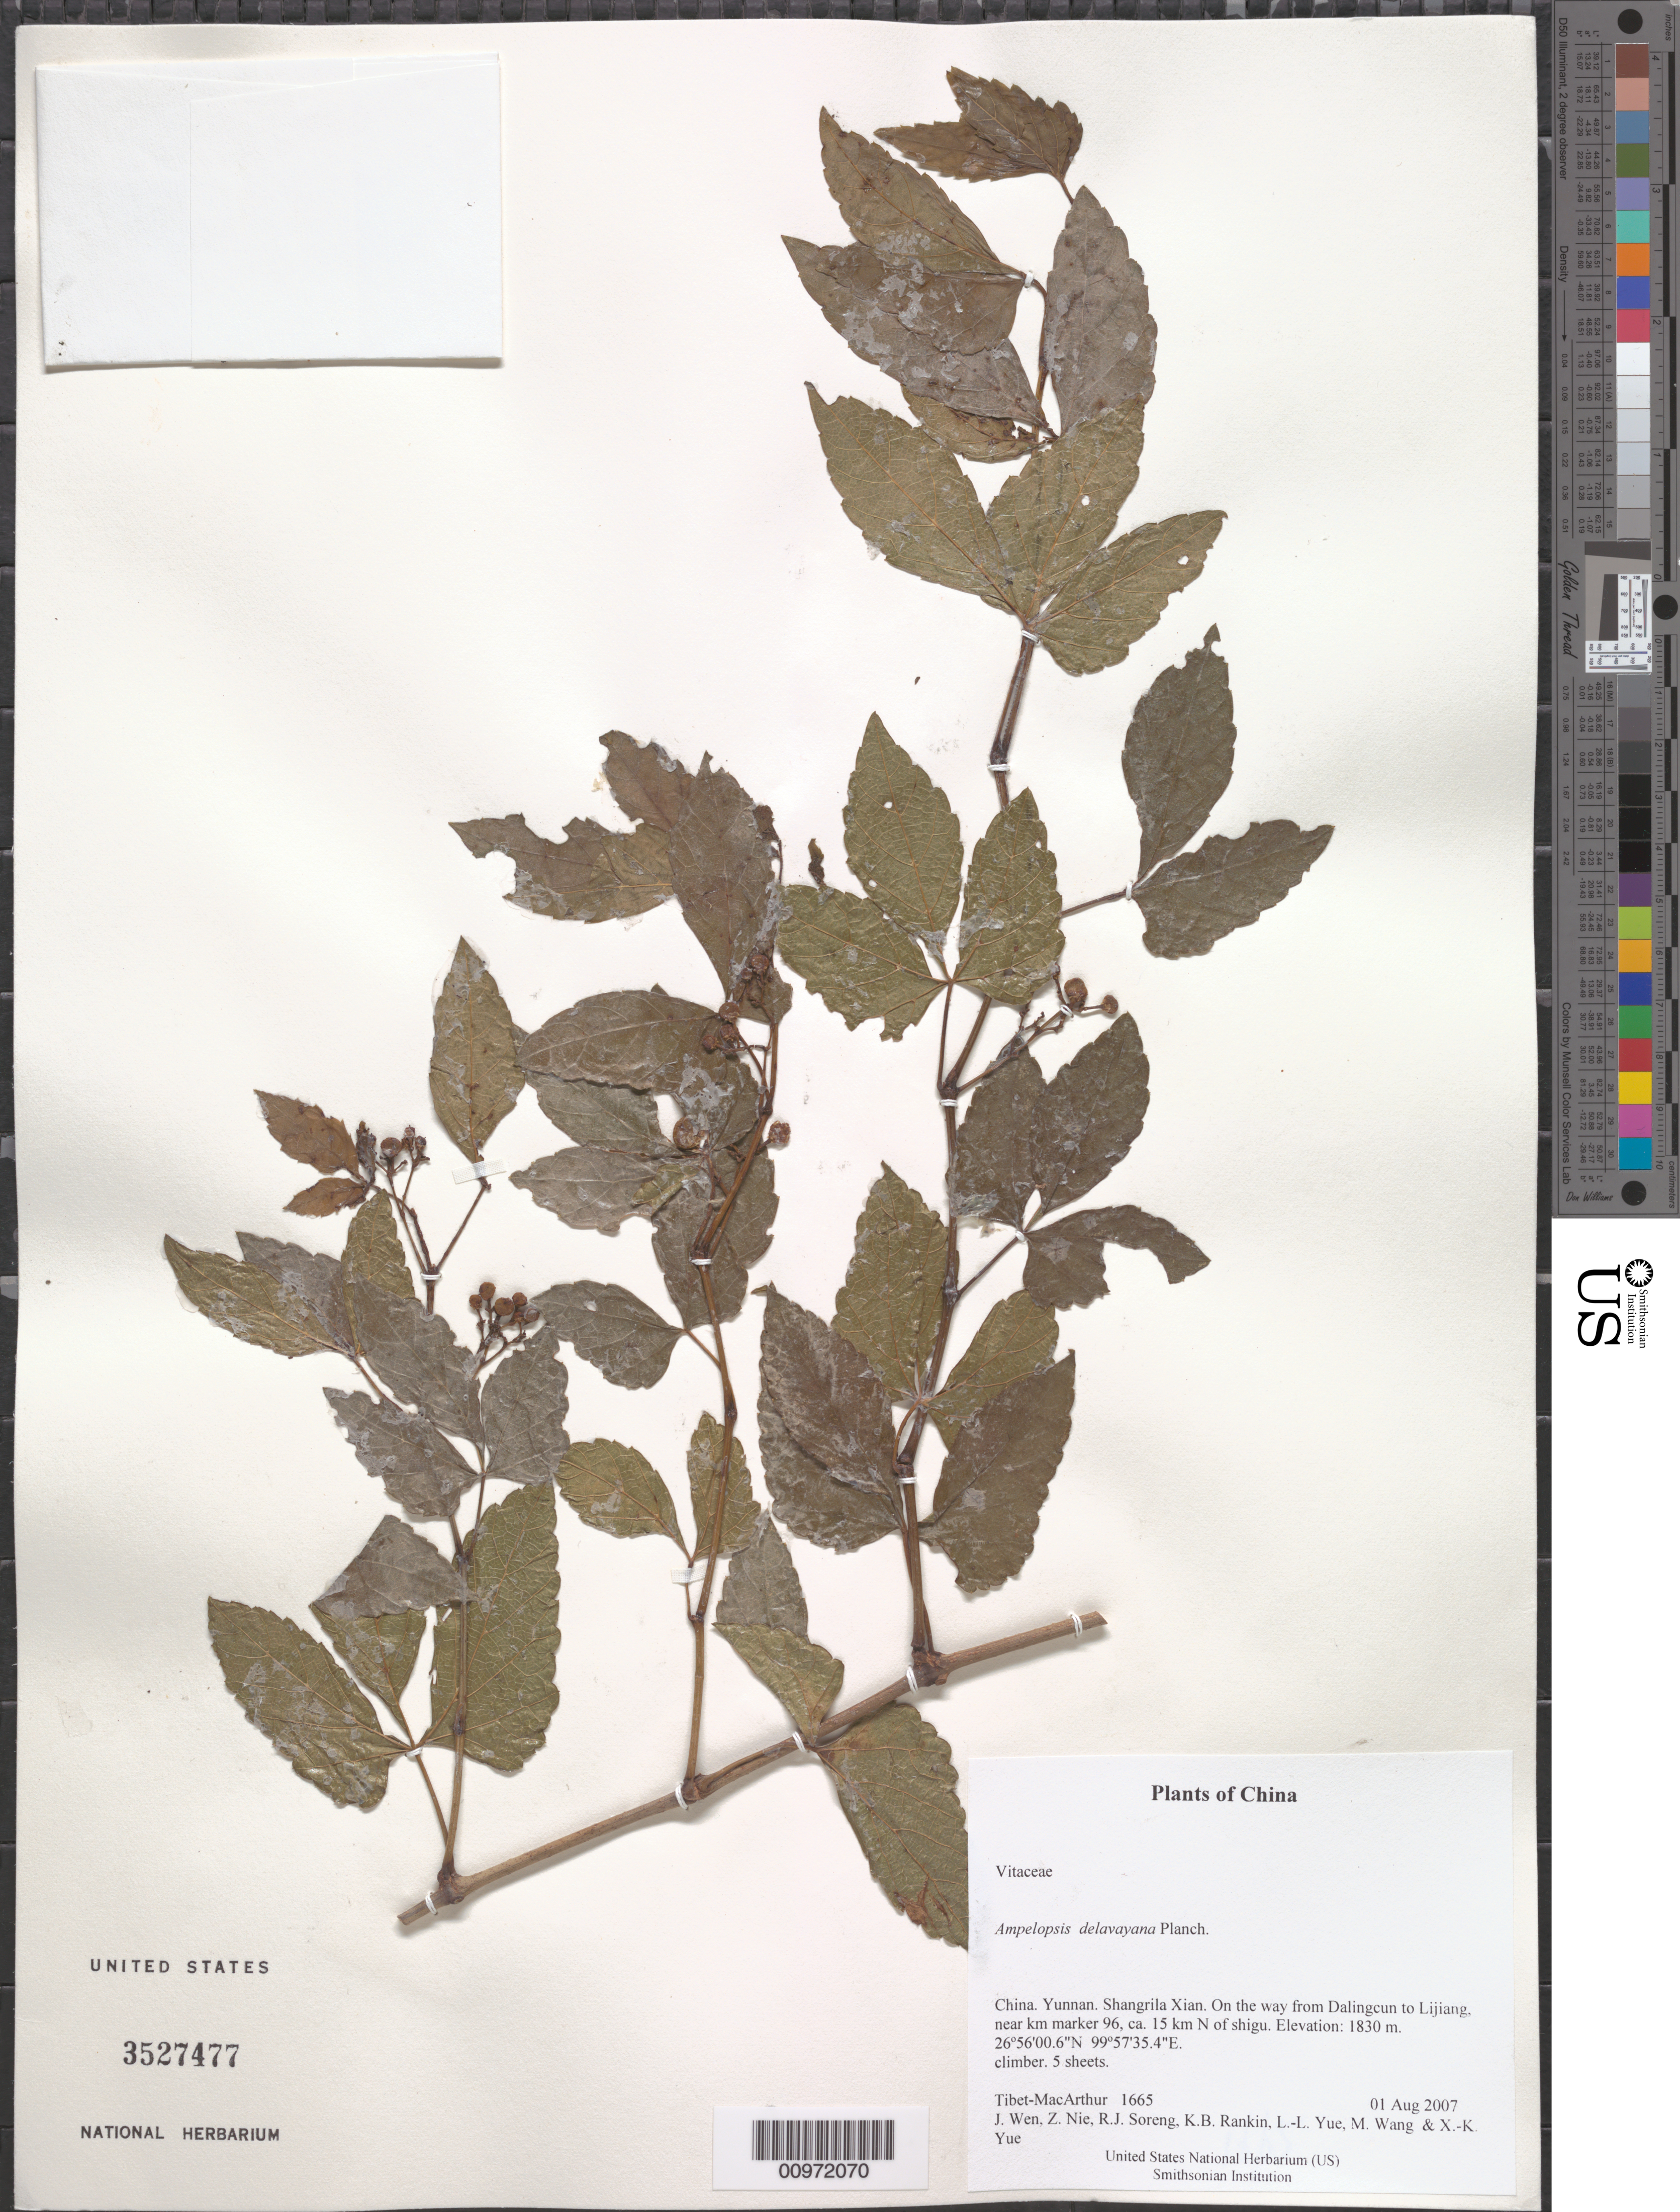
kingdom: Plantae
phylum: Tracheophyta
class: Magnoliopsida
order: Vitales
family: Vitaceae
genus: Ampelopsis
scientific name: Ampelopsis delavayana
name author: Planch.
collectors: Tibet-MacArthur, J. Wen, Z. Nie, R. J. Soreng, K. Rankin, L. Yue, M. Wang & X. Yue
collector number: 1665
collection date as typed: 01 Aug 2007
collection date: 2007-08-01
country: China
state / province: Yunnan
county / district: Shangrila Xian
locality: On the way from Dalingcun to Lijiang, near km marker 96, ca. 15 km N of shigu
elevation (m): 1830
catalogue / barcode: US 3527477